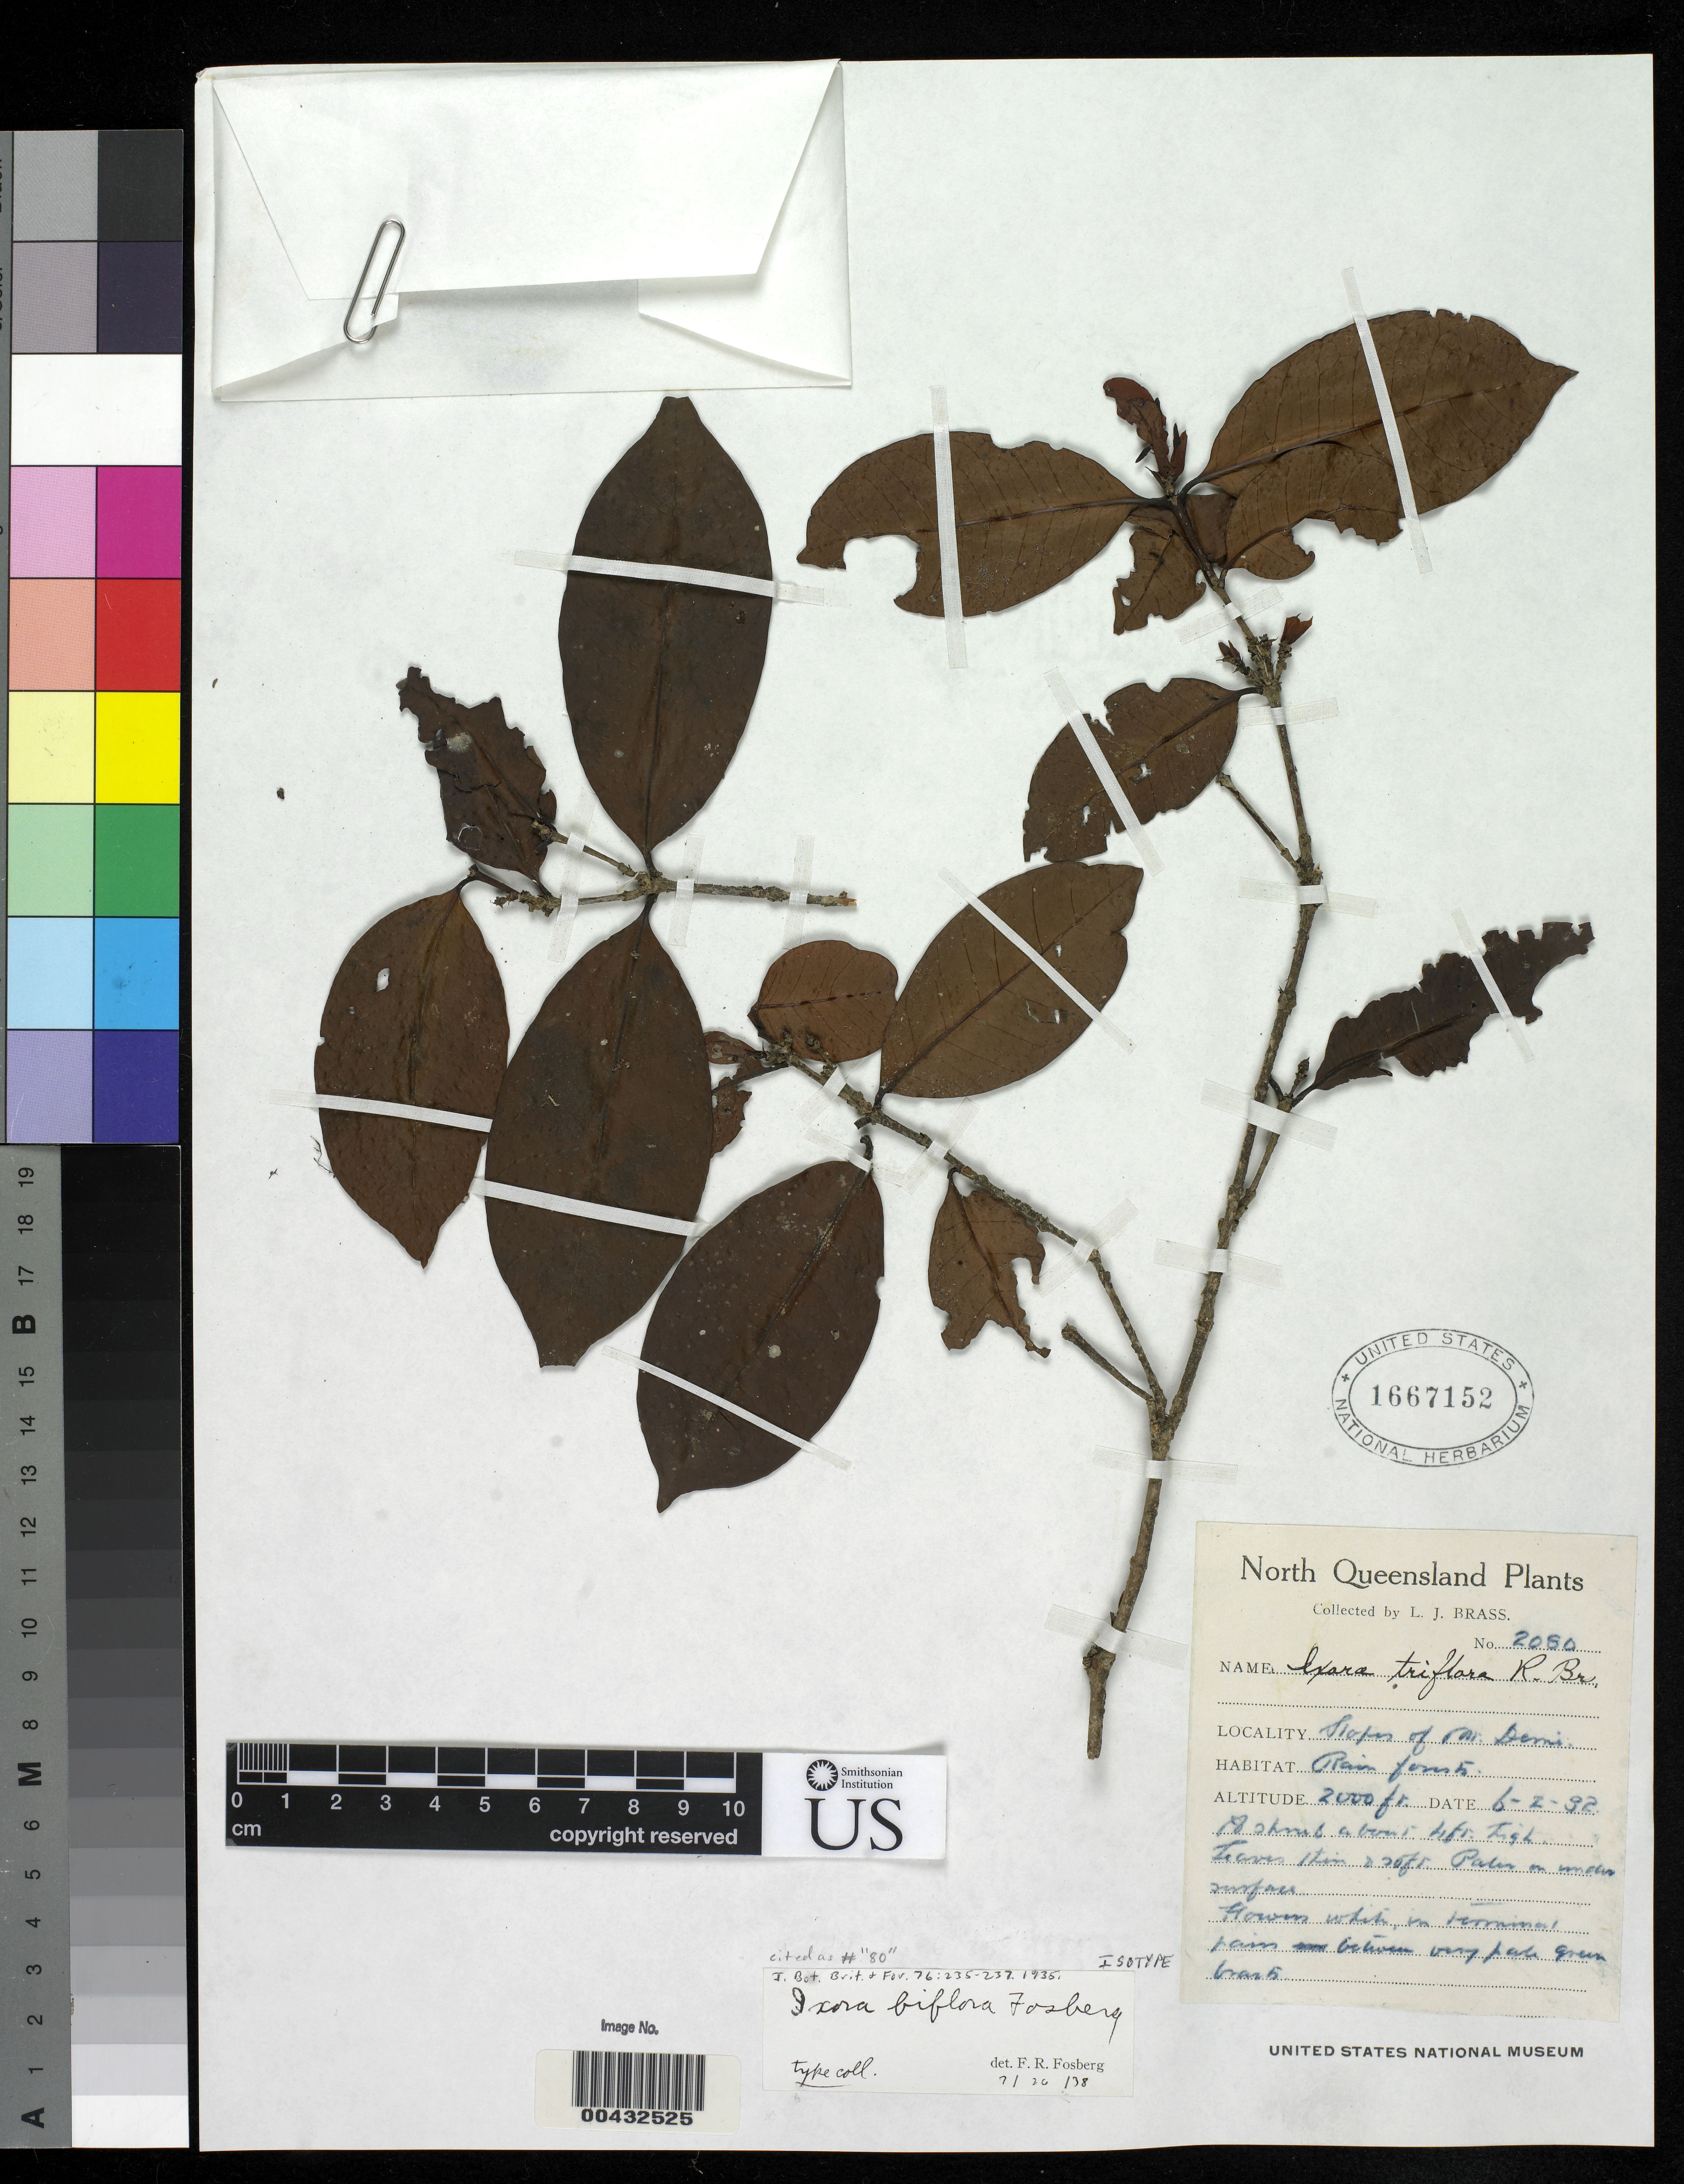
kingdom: Plantae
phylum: Tracheophyta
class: Magnoliopsida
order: Gentianales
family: Rubiaceae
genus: Ixora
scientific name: Ixora biflora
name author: Fosberg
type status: Isotype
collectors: L. J. Brass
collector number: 2050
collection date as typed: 06 Feb 1932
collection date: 1932-02-06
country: Australia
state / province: Queensland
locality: Slopes of Mt. Demi.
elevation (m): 610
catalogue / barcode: US 1667152